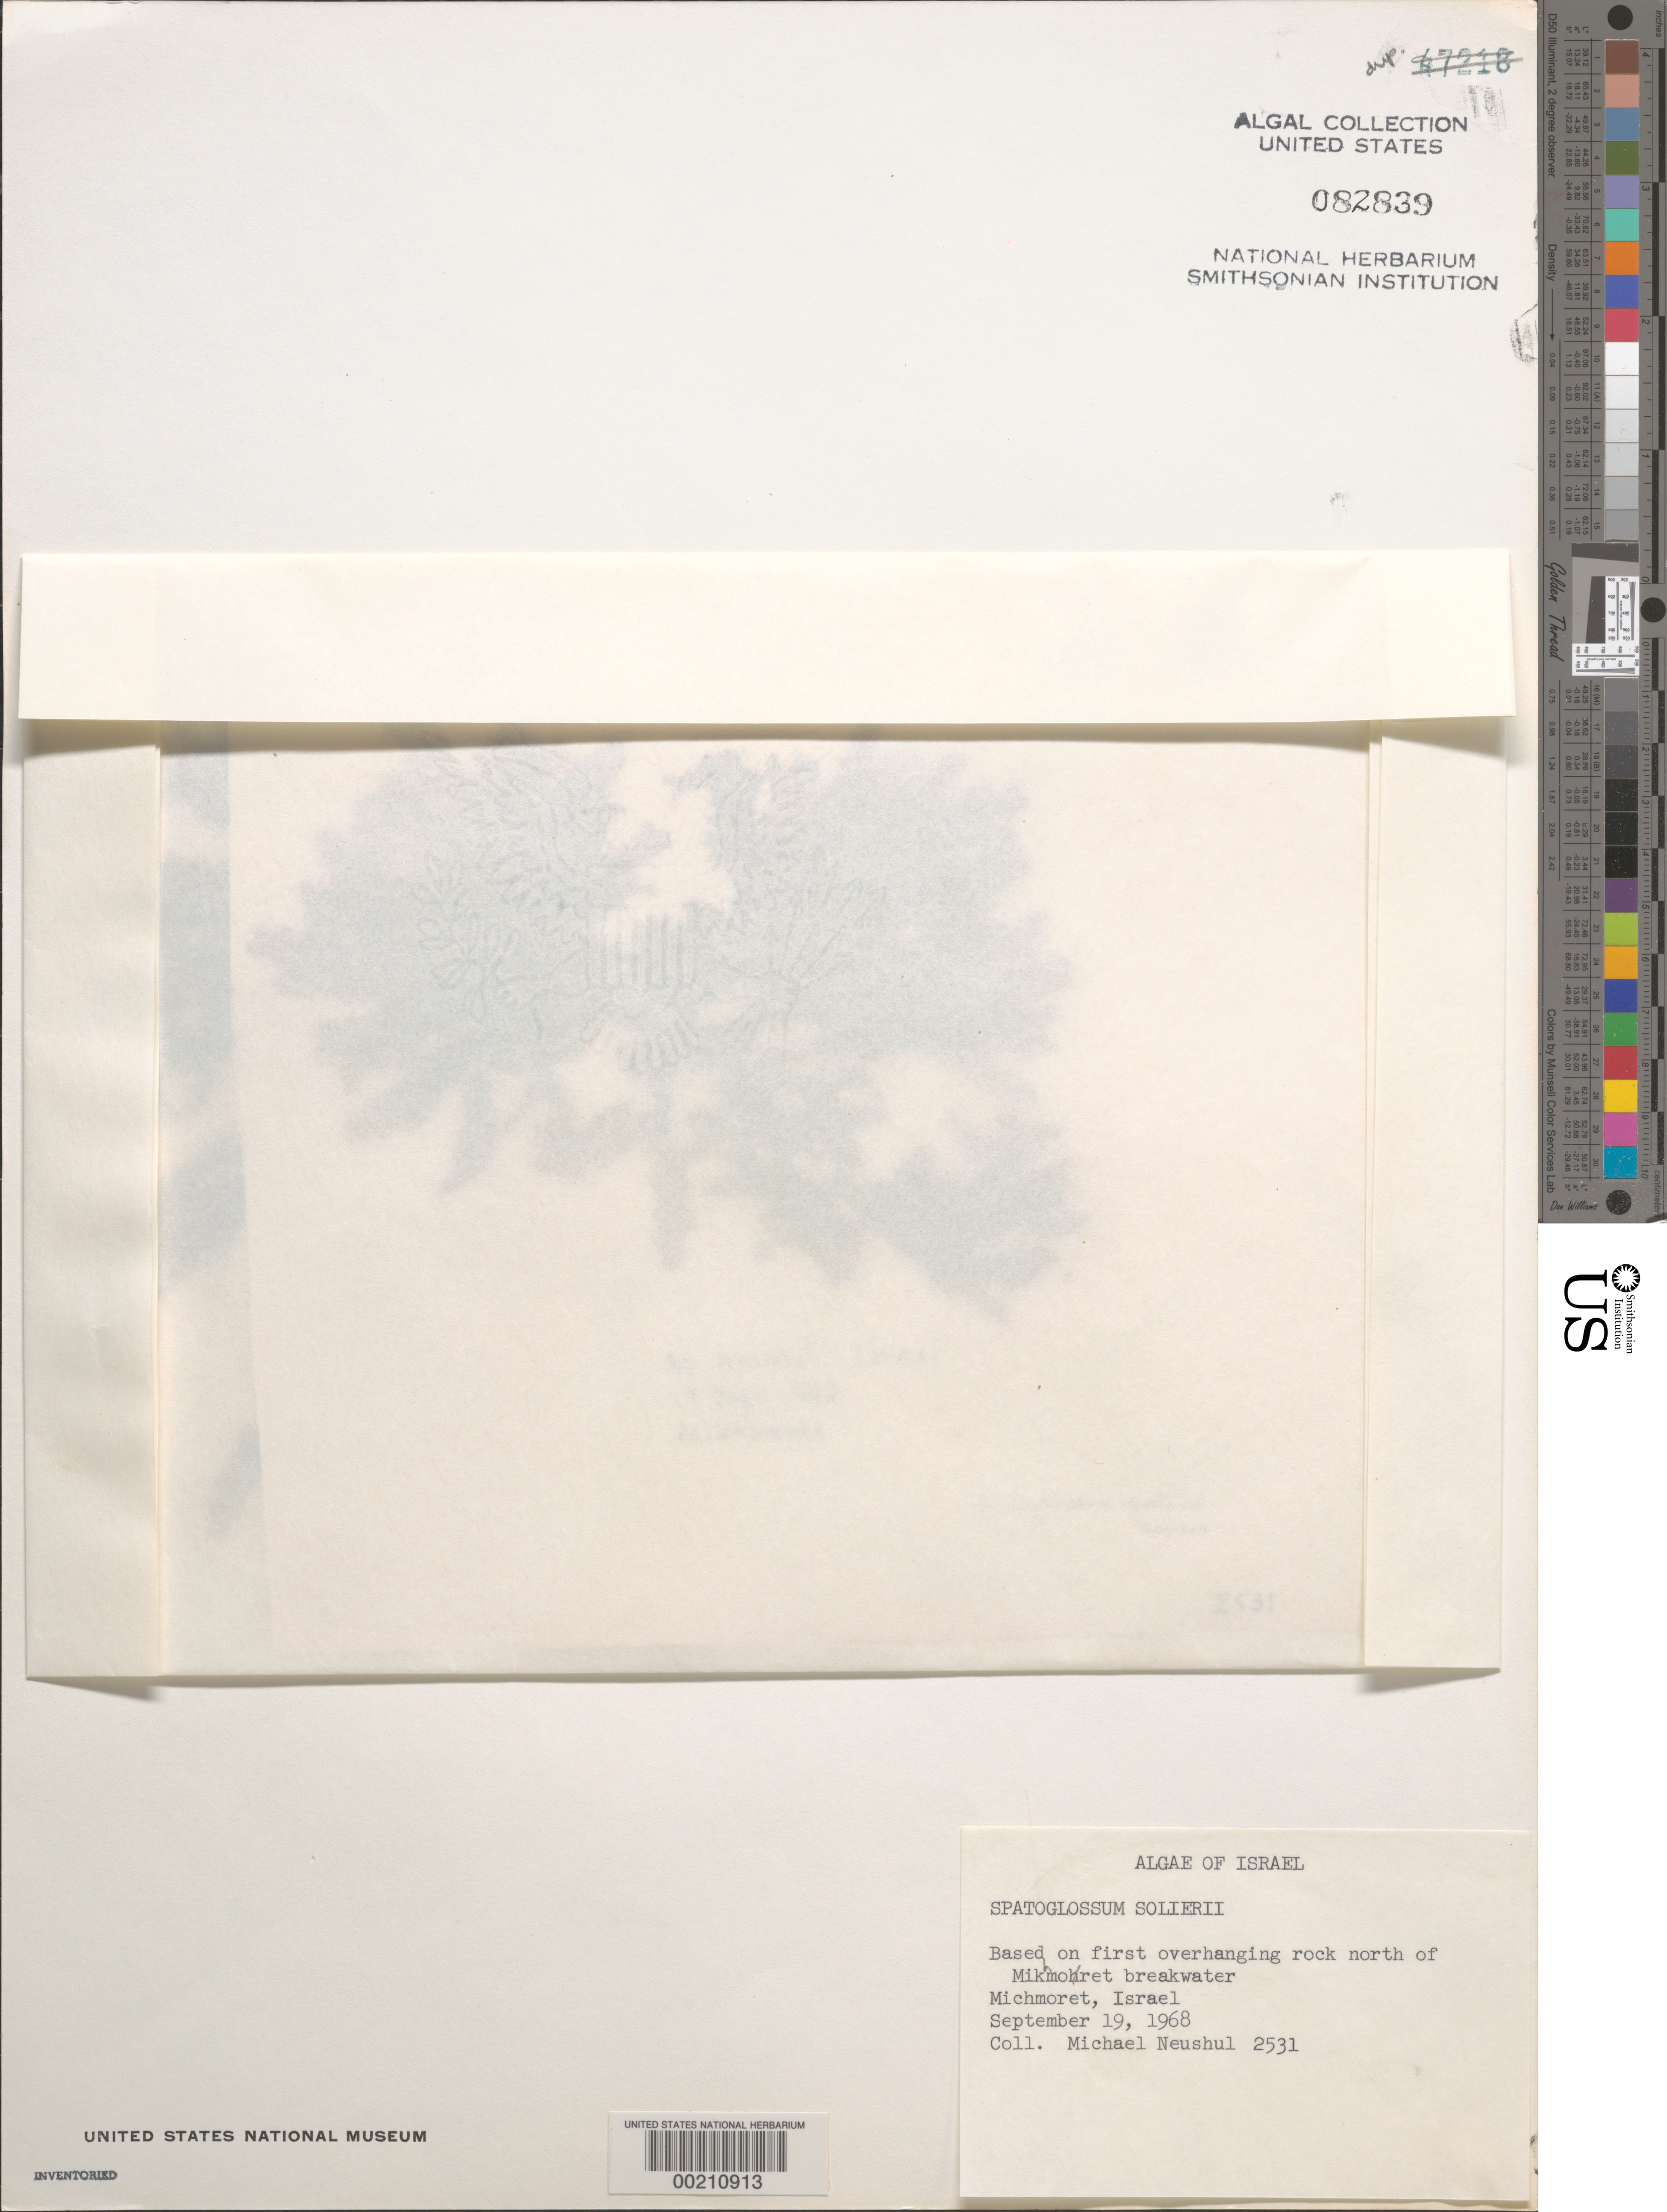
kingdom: Chromista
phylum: Ochrophyta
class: Phaeophyceae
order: Dictyotales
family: Dictyotaceae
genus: Spatoglossum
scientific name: Spatoglossum solierii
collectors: M. Neushul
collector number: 2531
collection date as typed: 19 Sep 1968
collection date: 1968-09-19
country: Israel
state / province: Central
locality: Mikhmoret, north of Mikhmoret Breakwater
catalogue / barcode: US 82839